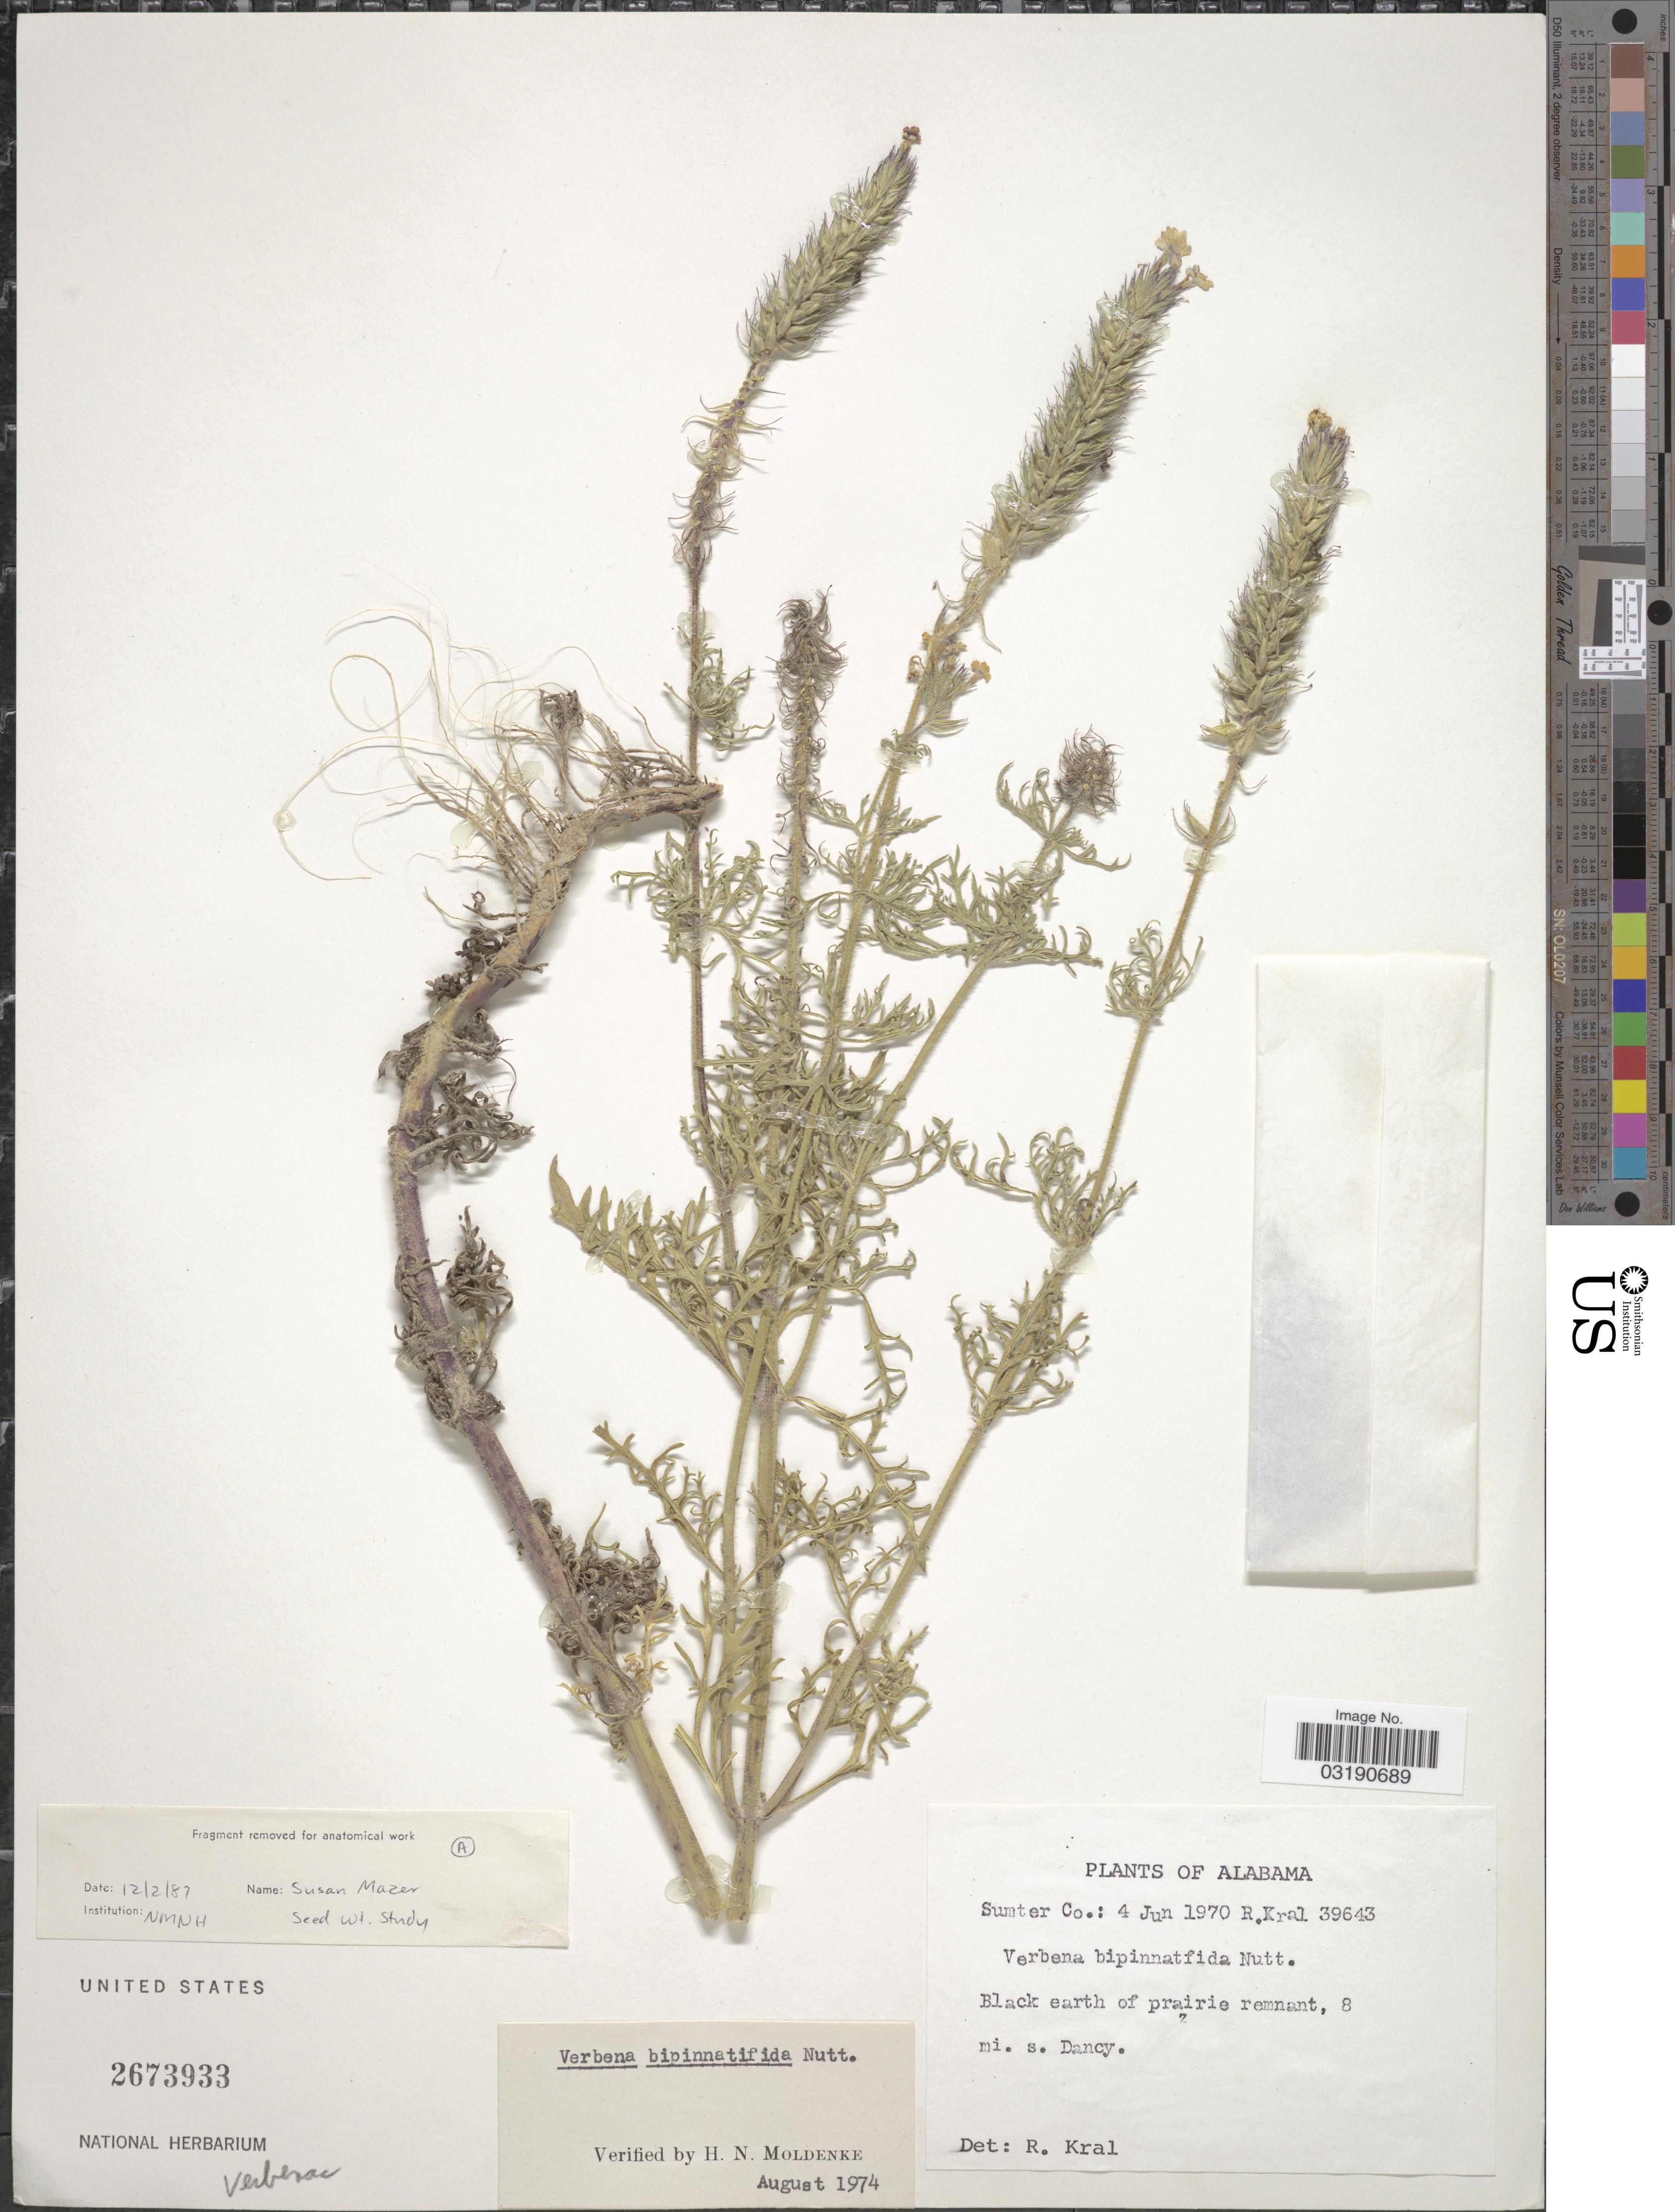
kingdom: Plantae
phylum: Tracheophyta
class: Magnoliopsida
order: Lamiales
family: Verbenaceae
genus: Verbena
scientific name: Verbena bipinnatifida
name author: (Schauer) Nutt.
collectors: R. Kral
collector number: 39643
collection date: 1970-06-04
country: United States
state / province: Alabama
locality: Sumter Co. 8 mi. s. Dancy.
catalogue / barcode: US 2673933